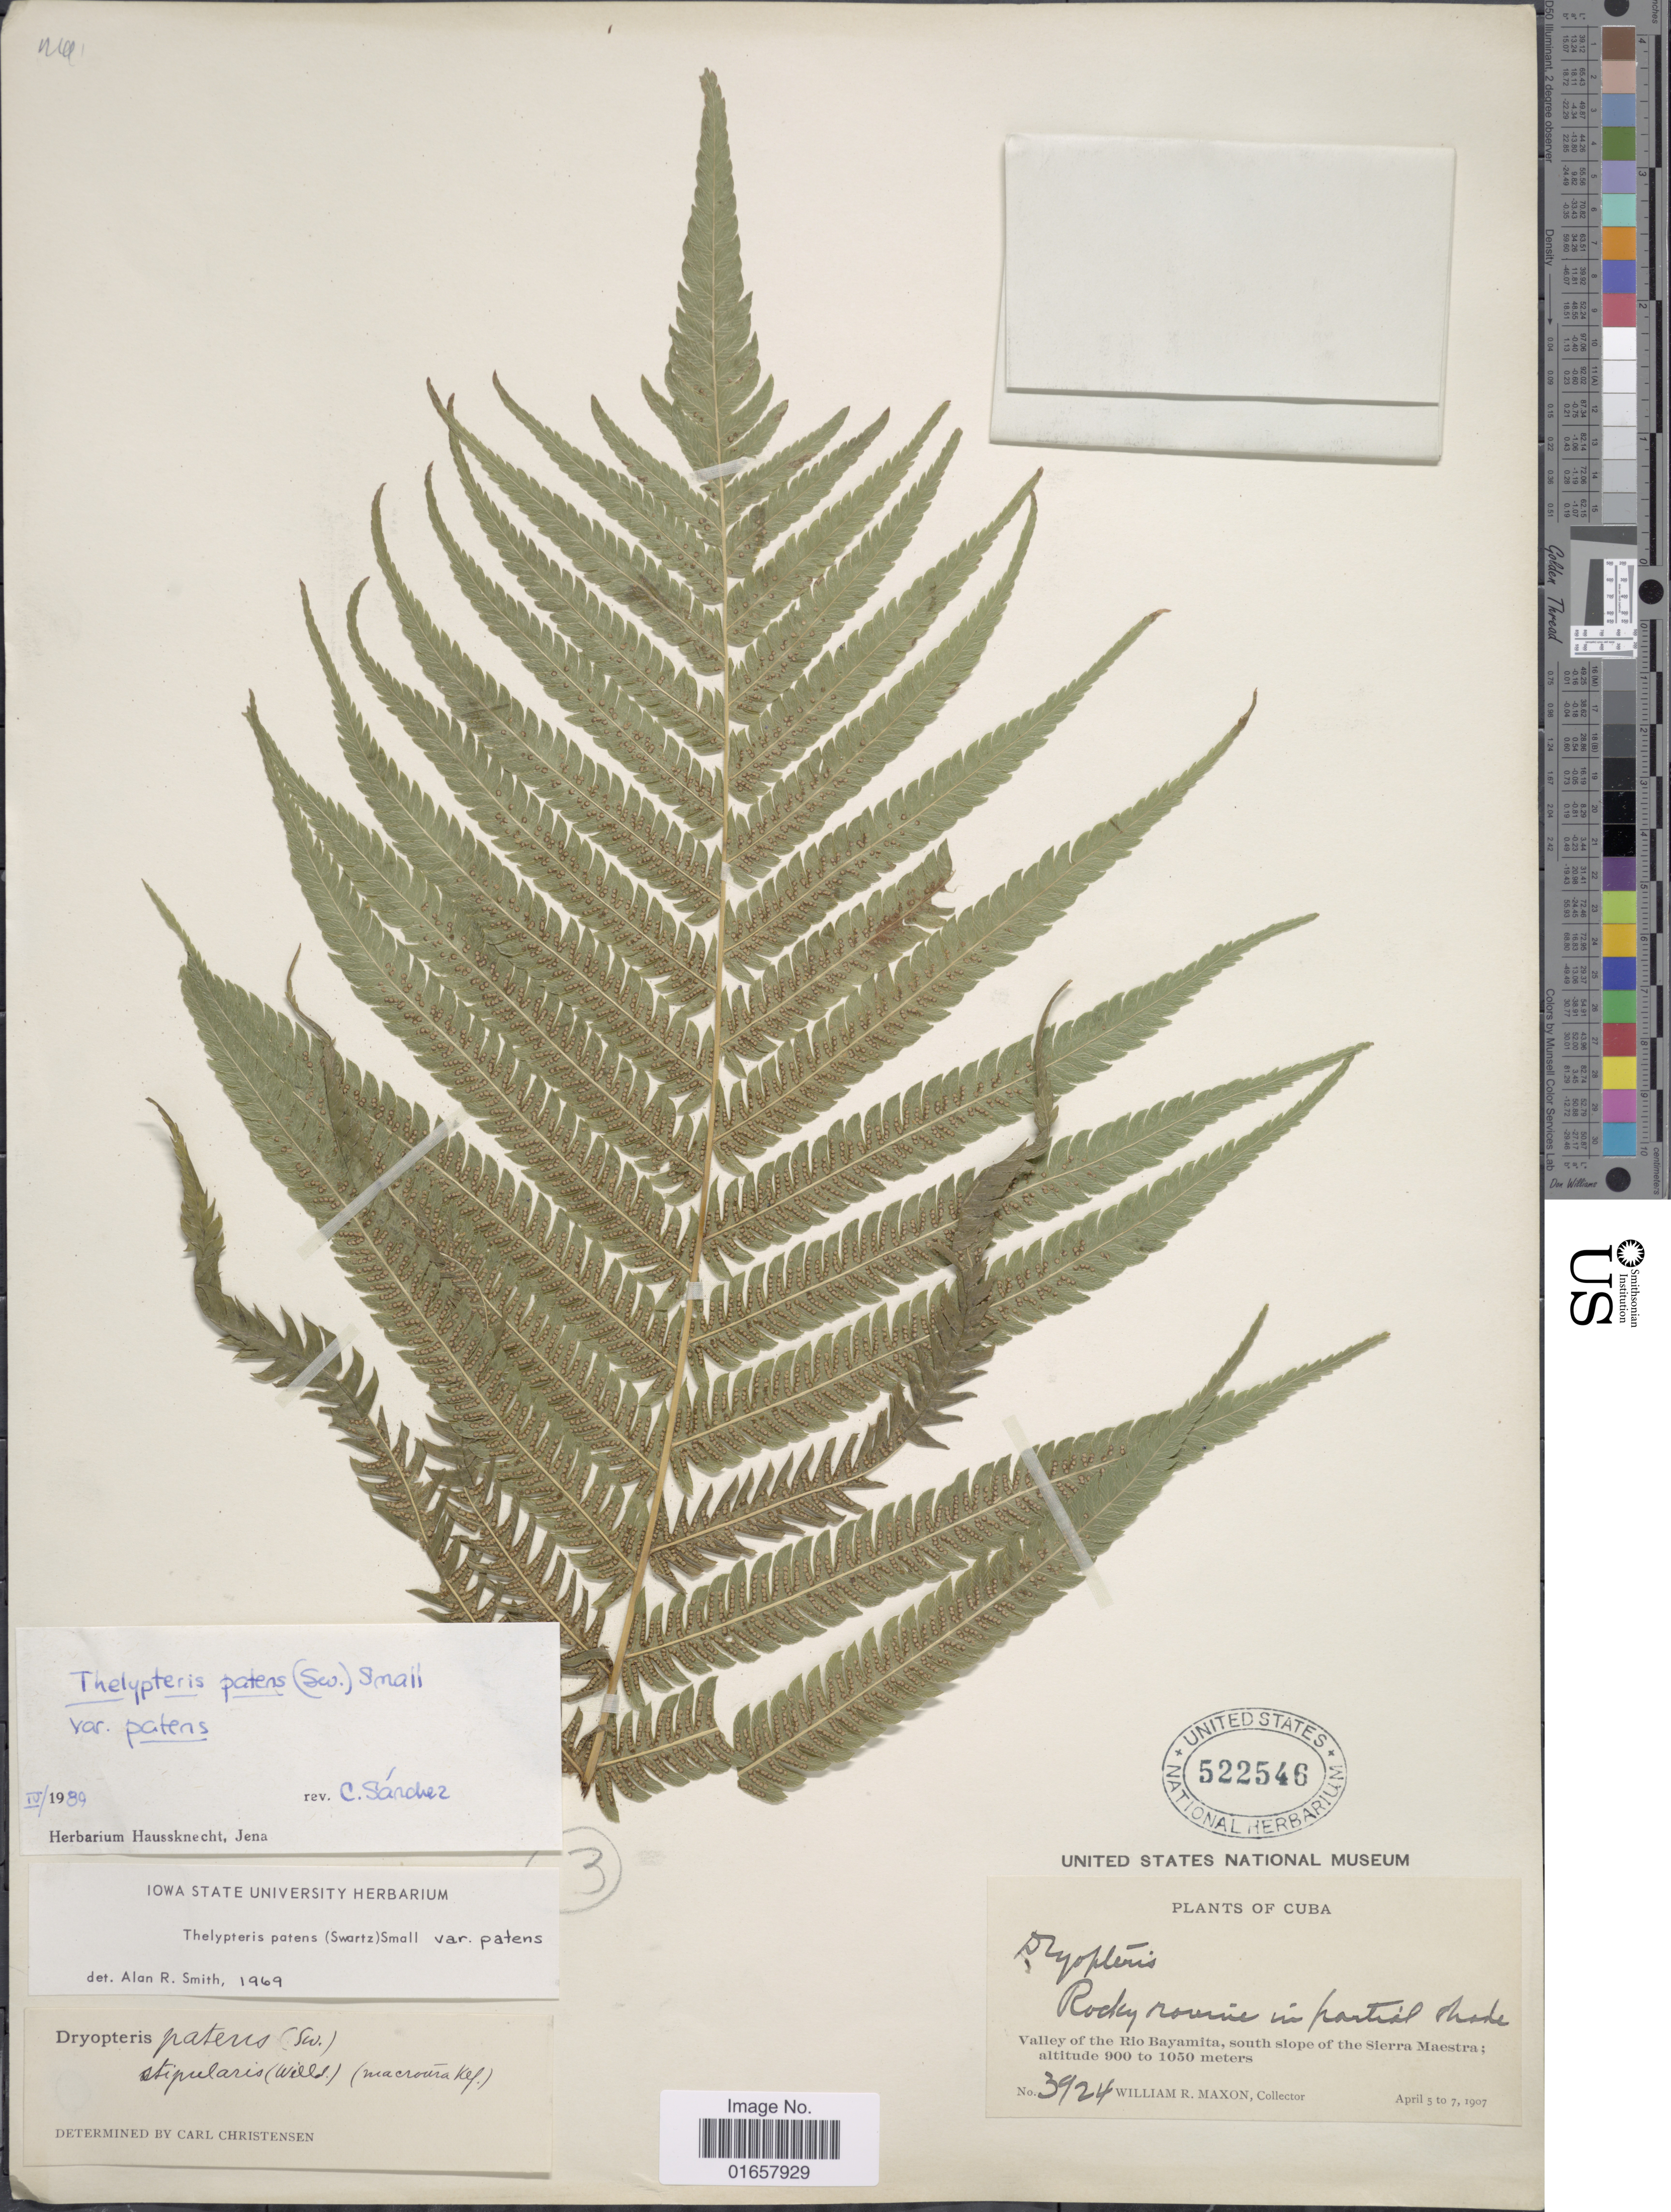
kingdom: Plantae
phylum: Tracheophyta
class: Polypodiopsida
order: Polypodiales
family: Thelypteridaceae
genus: Christella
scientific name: Christella patens var. patens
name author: (Sw.) Holttum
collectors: W. R. Maxon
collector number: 3924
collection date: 1907-04-05/1907-04-07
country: Cuba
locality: Cuba, Valley of the Rio Bayamita, south slope of the Sierra Maestra.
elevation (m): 900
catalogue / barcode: US 522546